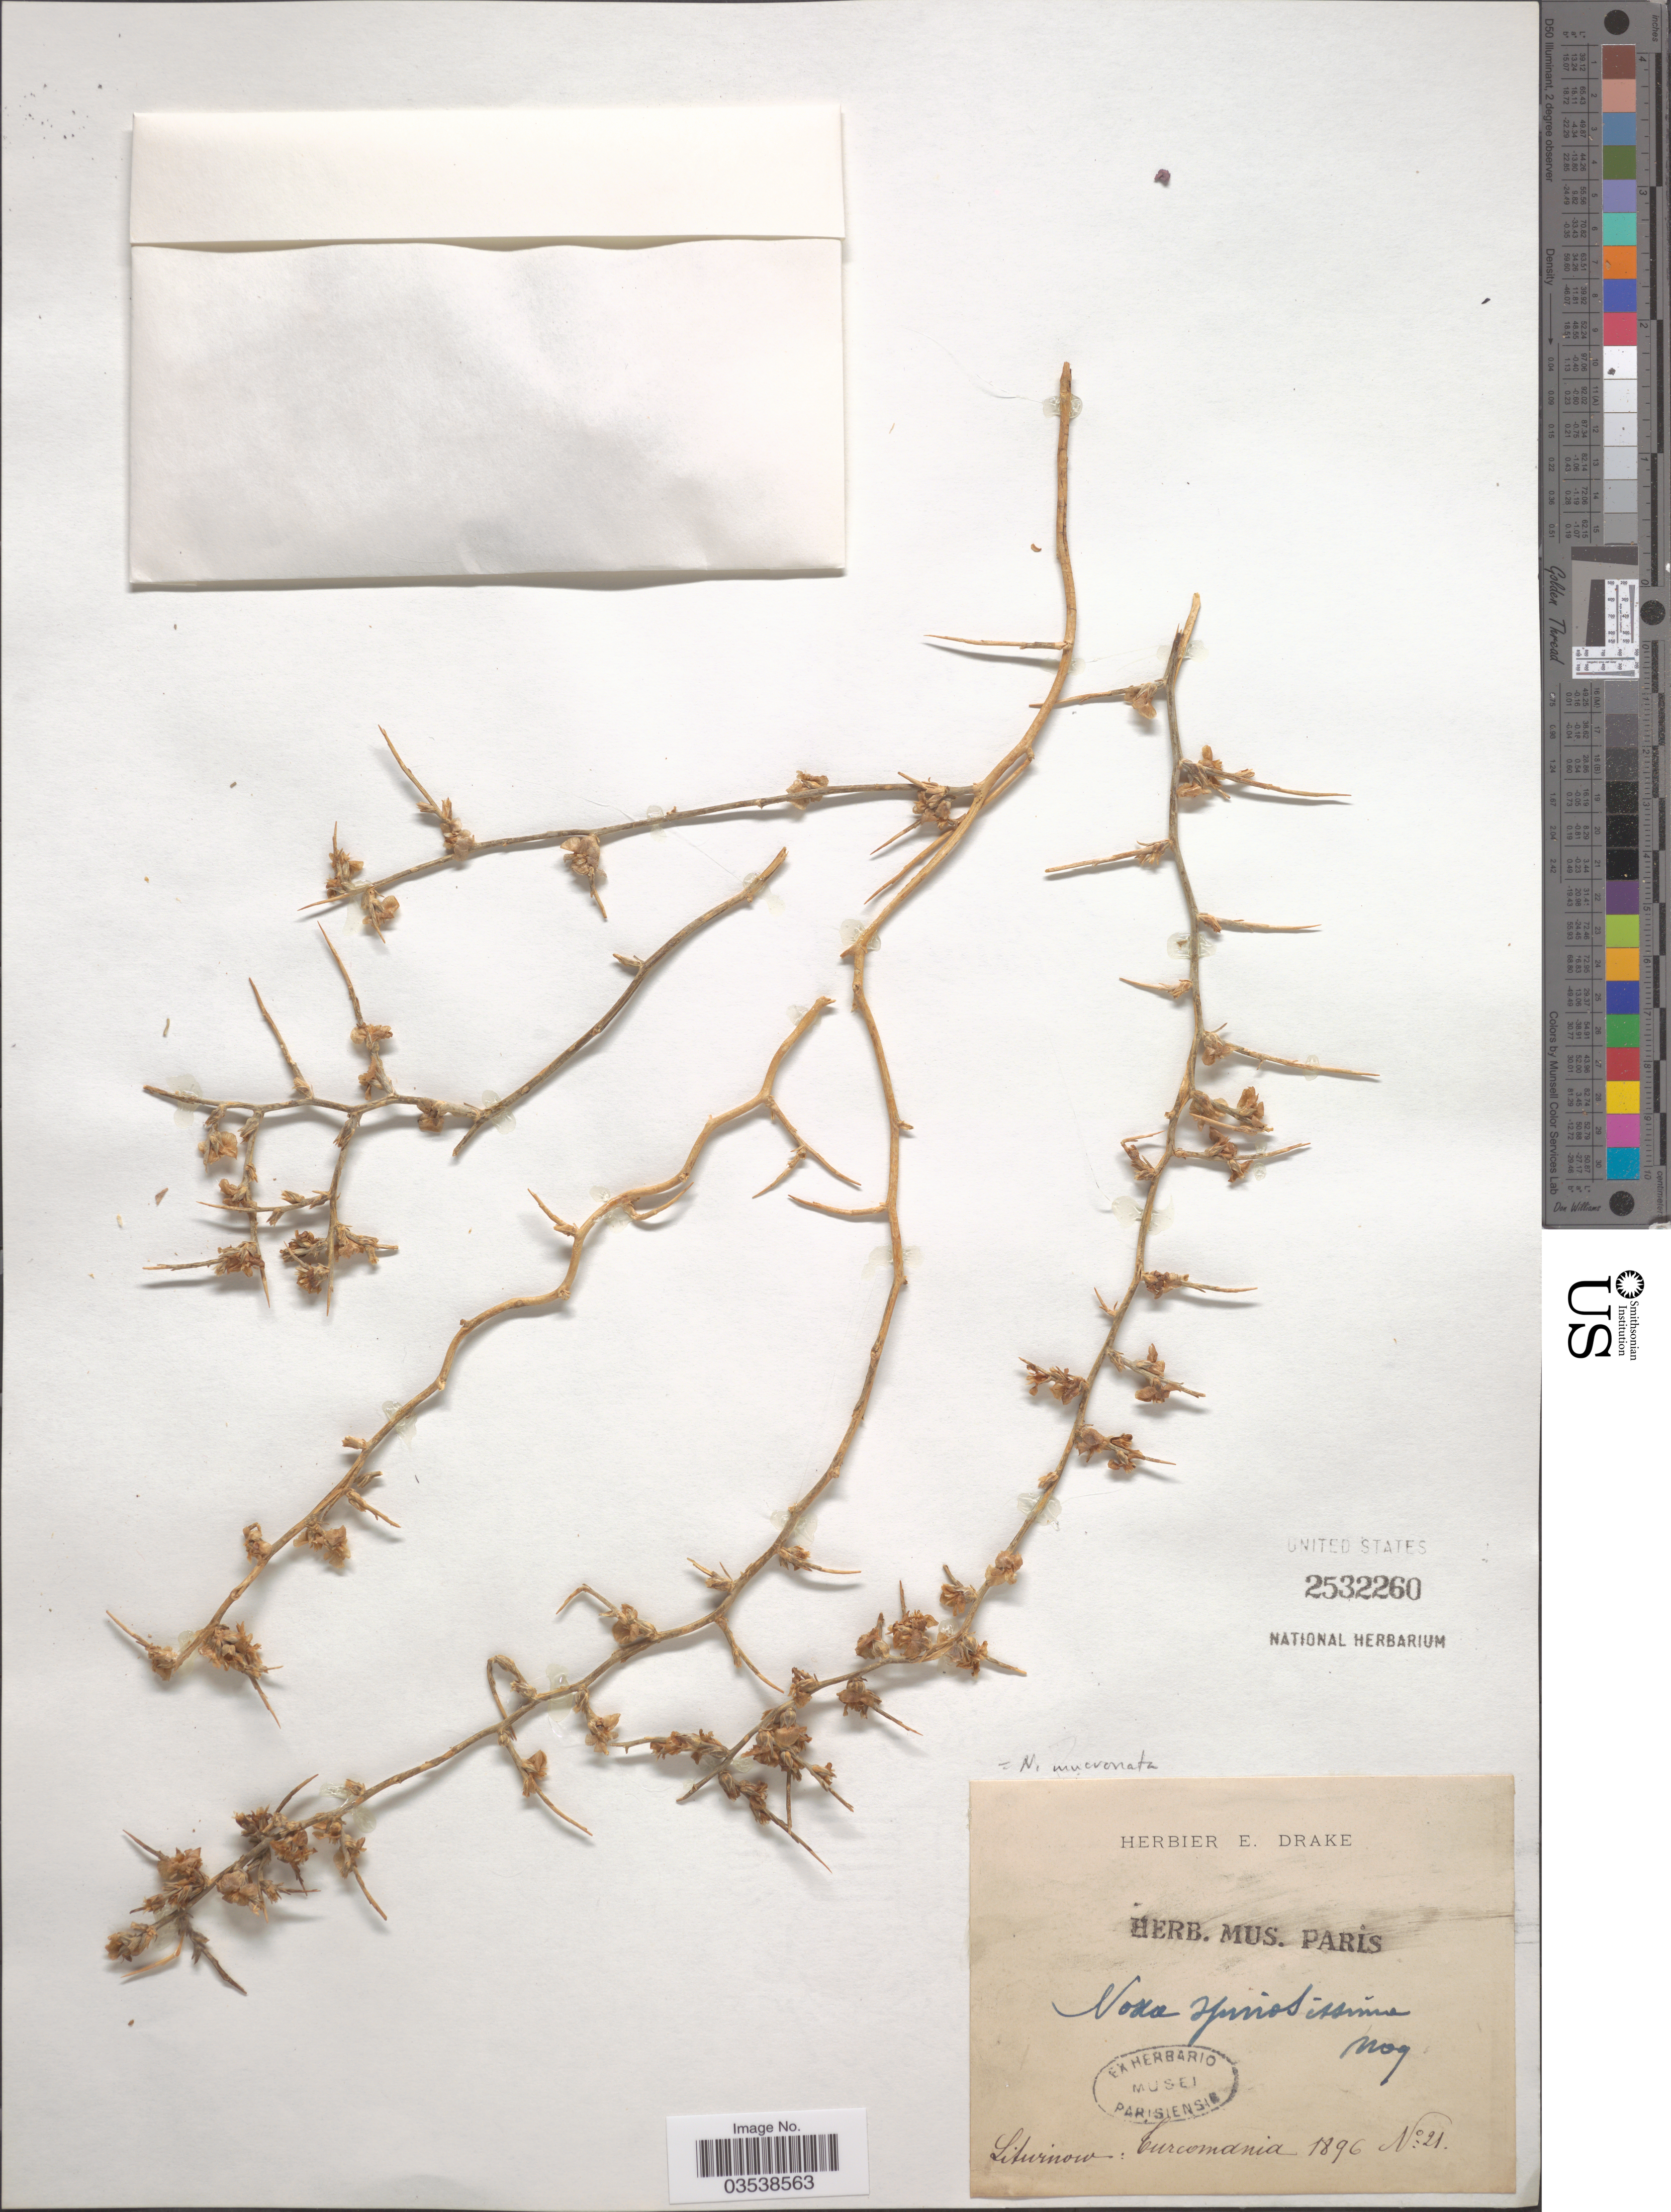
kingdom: Plantae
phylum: Tracheophyta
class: Magnoliopsida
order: Caryophyllales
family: Amaranthaceae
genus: Noaea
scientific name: Noaea mucronata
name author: Aschers. & Schweinf.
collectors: Litwinow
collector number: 21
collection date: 1896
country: Turkmenistan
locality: Turcomania.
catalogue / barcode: US 2532260